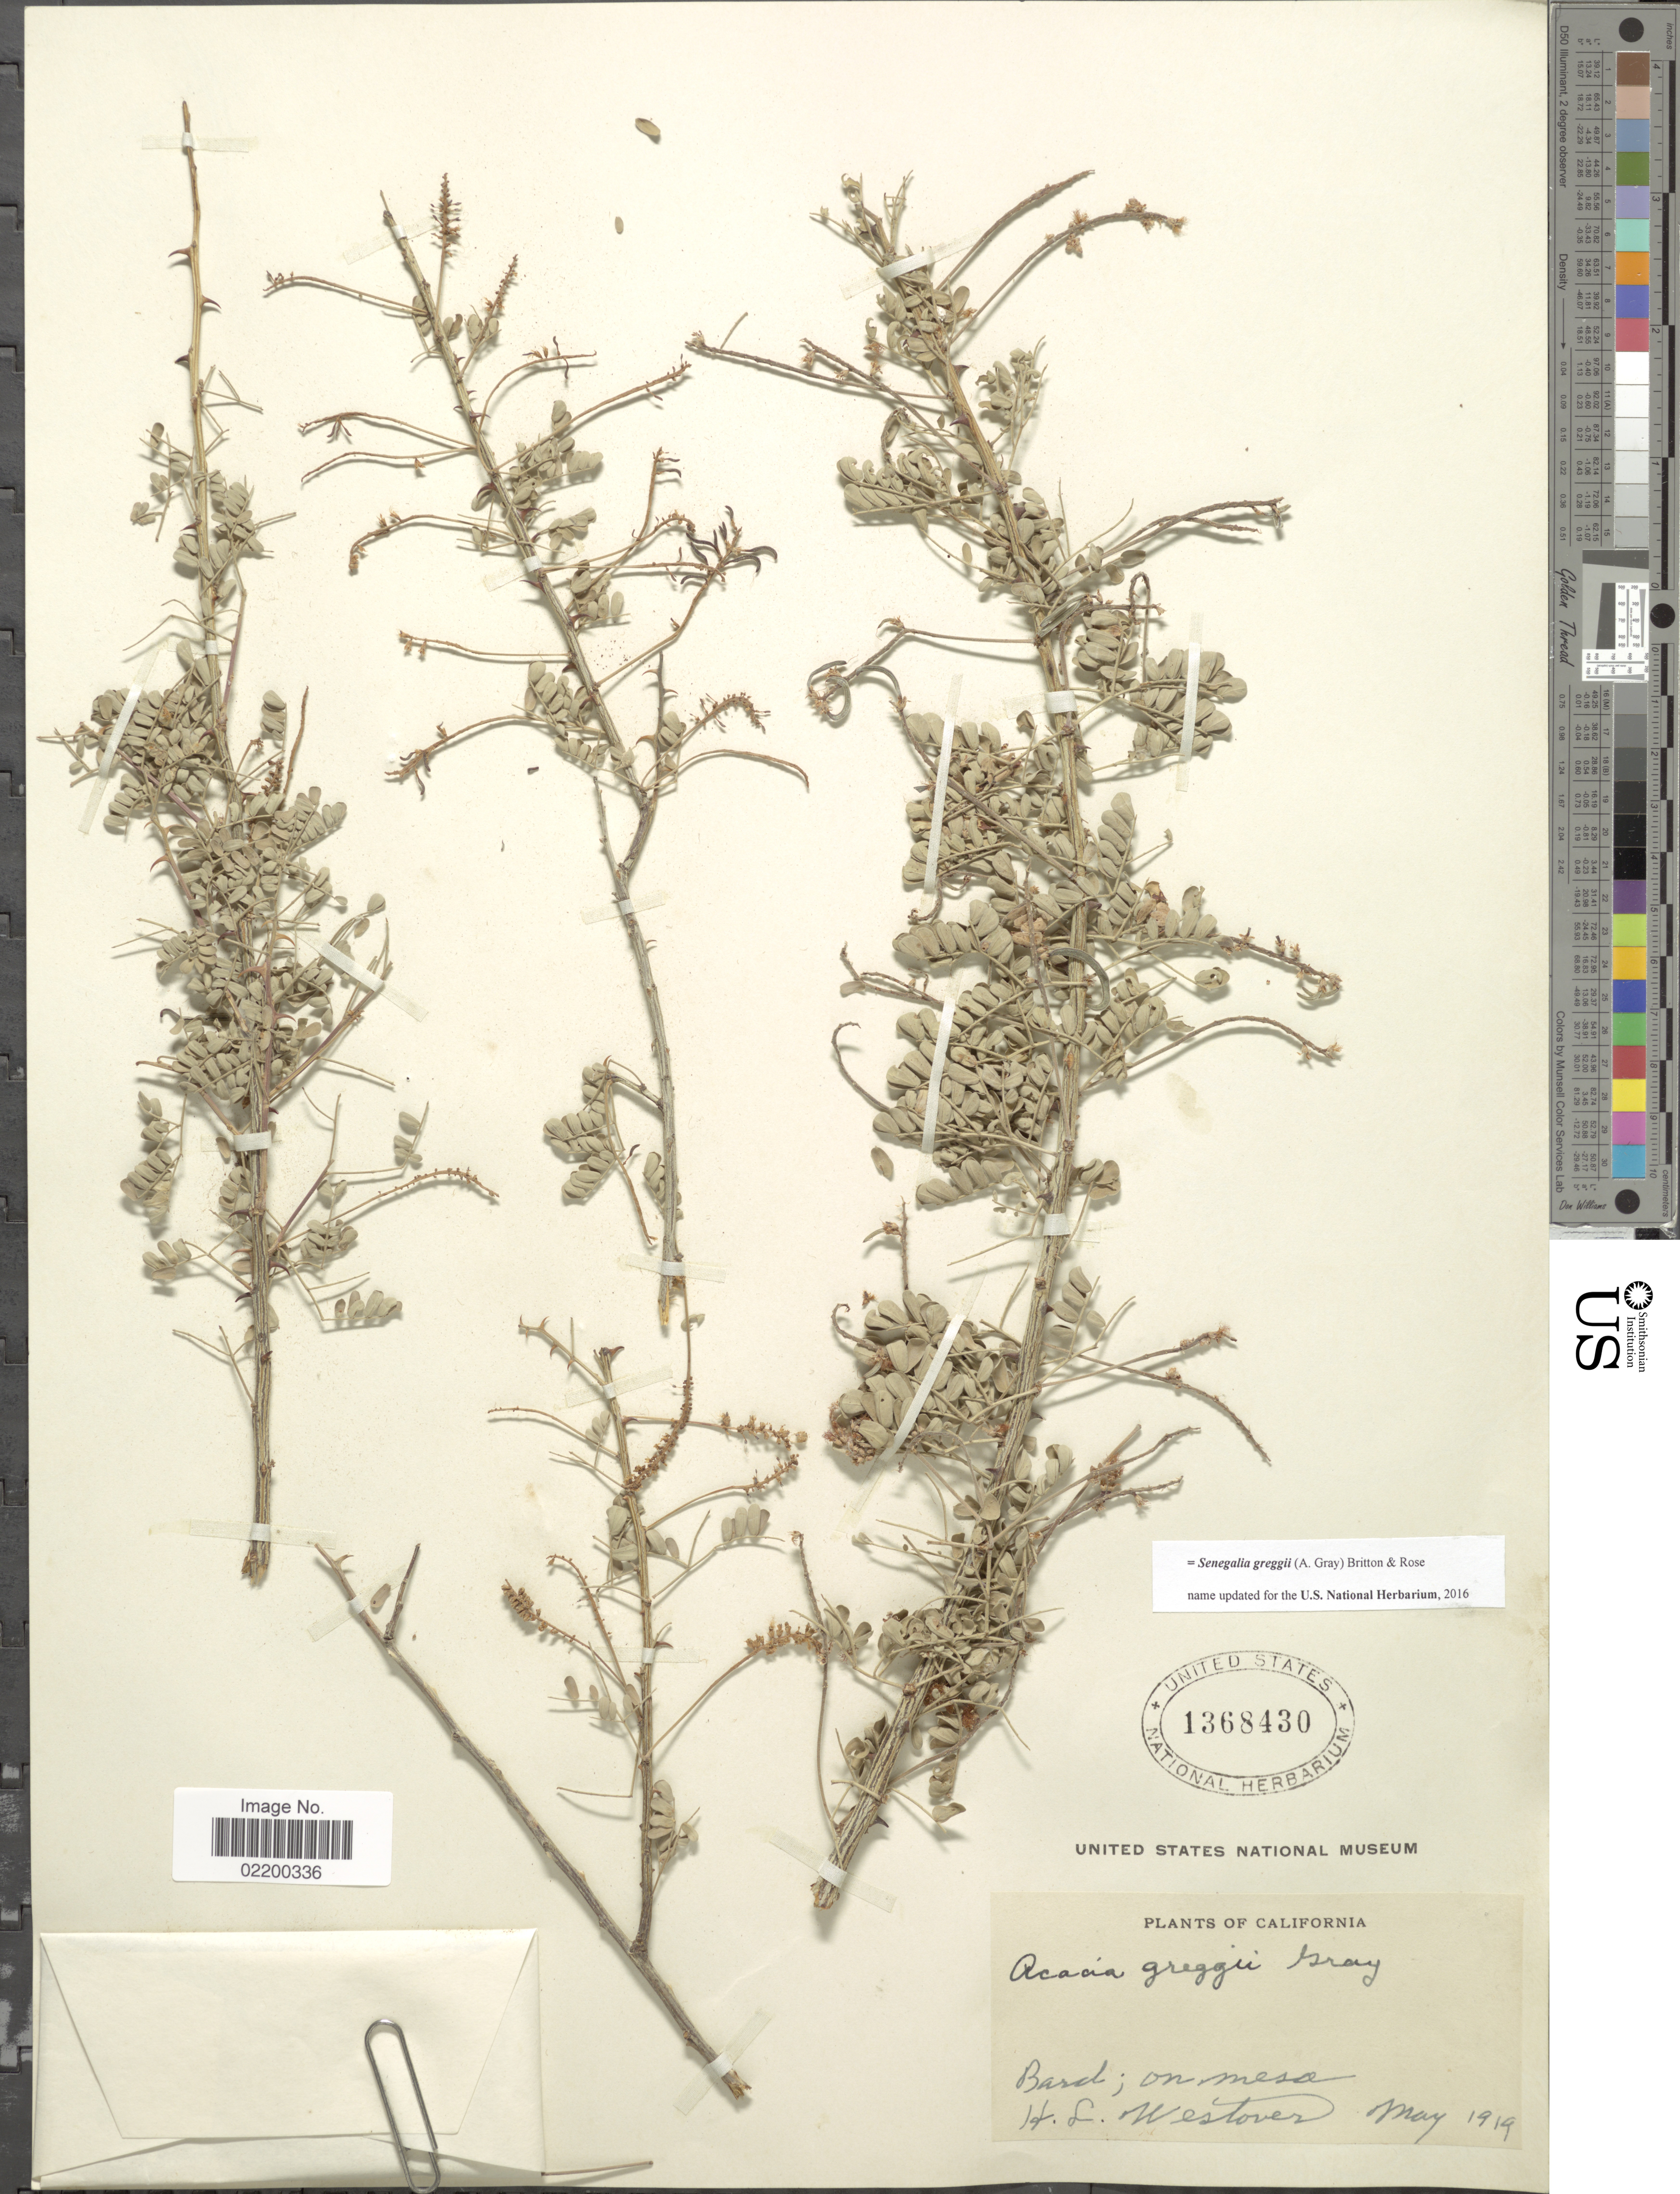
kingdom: Plantae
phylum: Tracheophyta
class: Magnoliopsida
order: Fabales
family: Fabaceae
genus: Senegalia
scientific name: Senegalia greggii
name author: (A. Gray) Britton & Rose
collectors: H. Westover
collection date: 1919-05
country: United States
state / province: California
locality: Bard; on mesa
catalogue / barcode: US 1368430